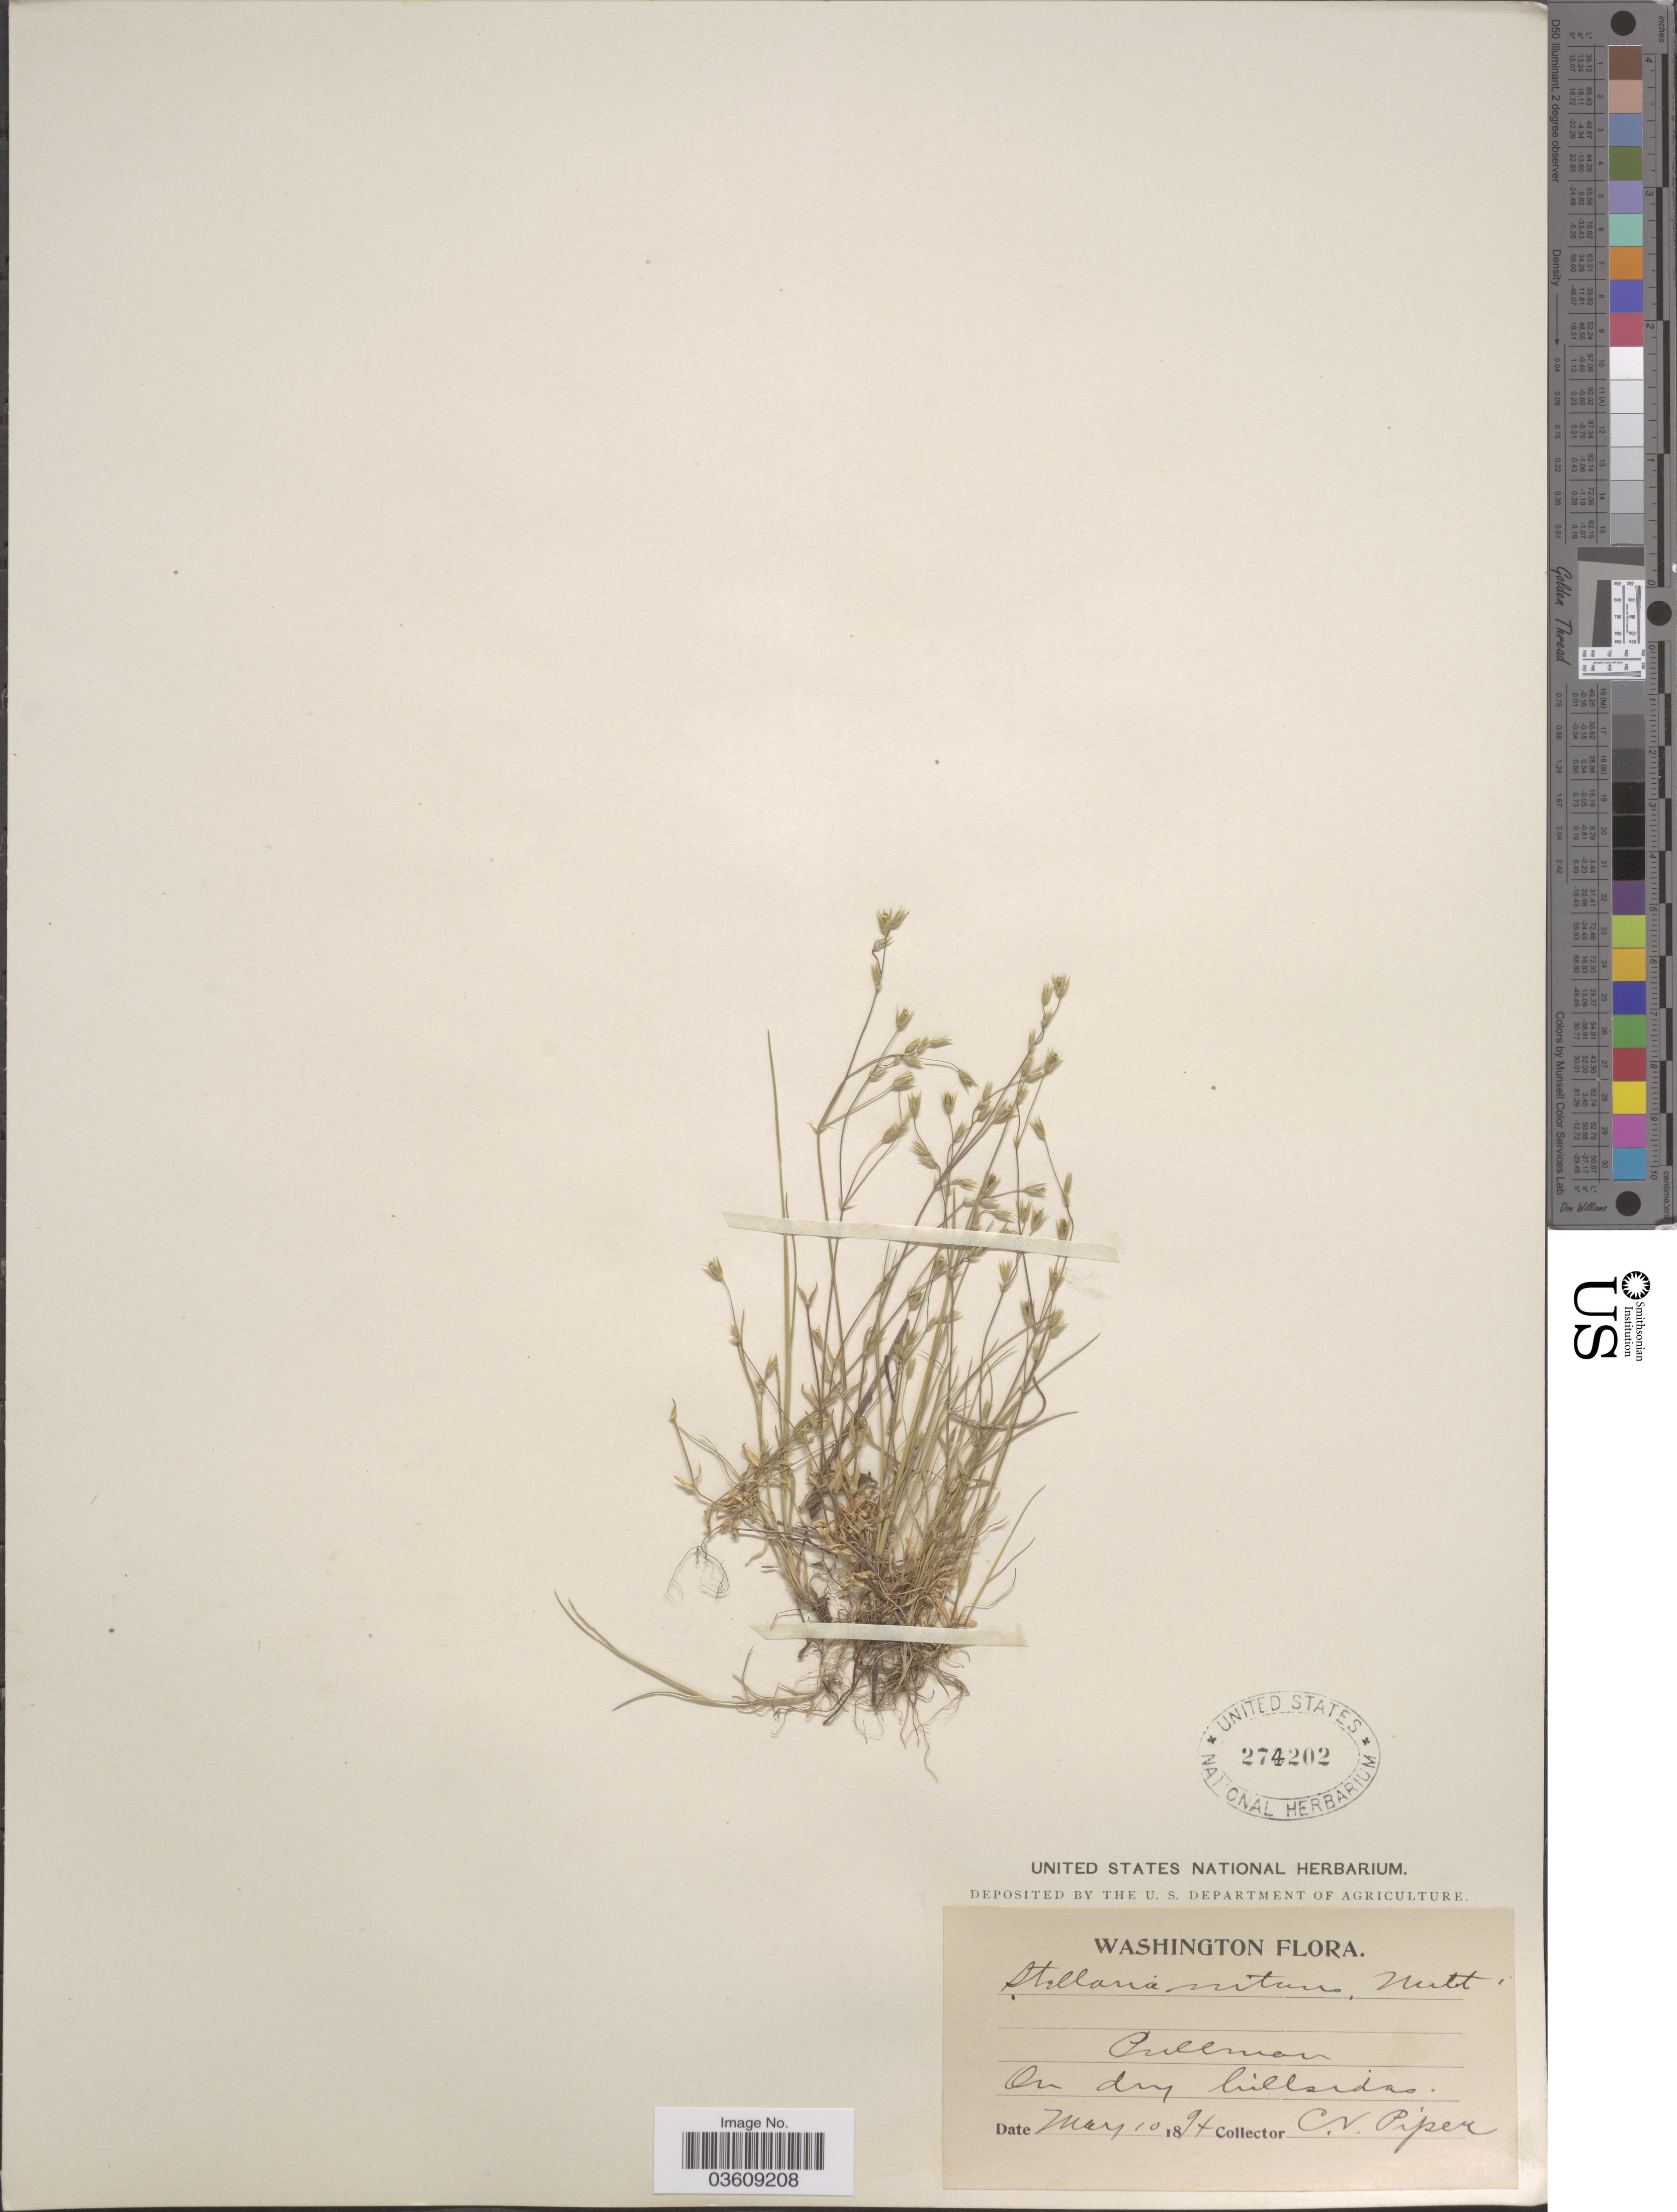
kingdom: Plantae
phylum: Tracheophyta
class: Magnoliopsida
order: Caryophyllales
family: Caryophyllaceae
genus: Stellaria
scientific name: Stellaria nitens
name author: Nutt.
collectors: C. V. Piper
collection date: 1894-05-10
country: United States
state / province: Washington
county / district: Whitman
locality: Pullman.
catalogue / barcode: US 274202